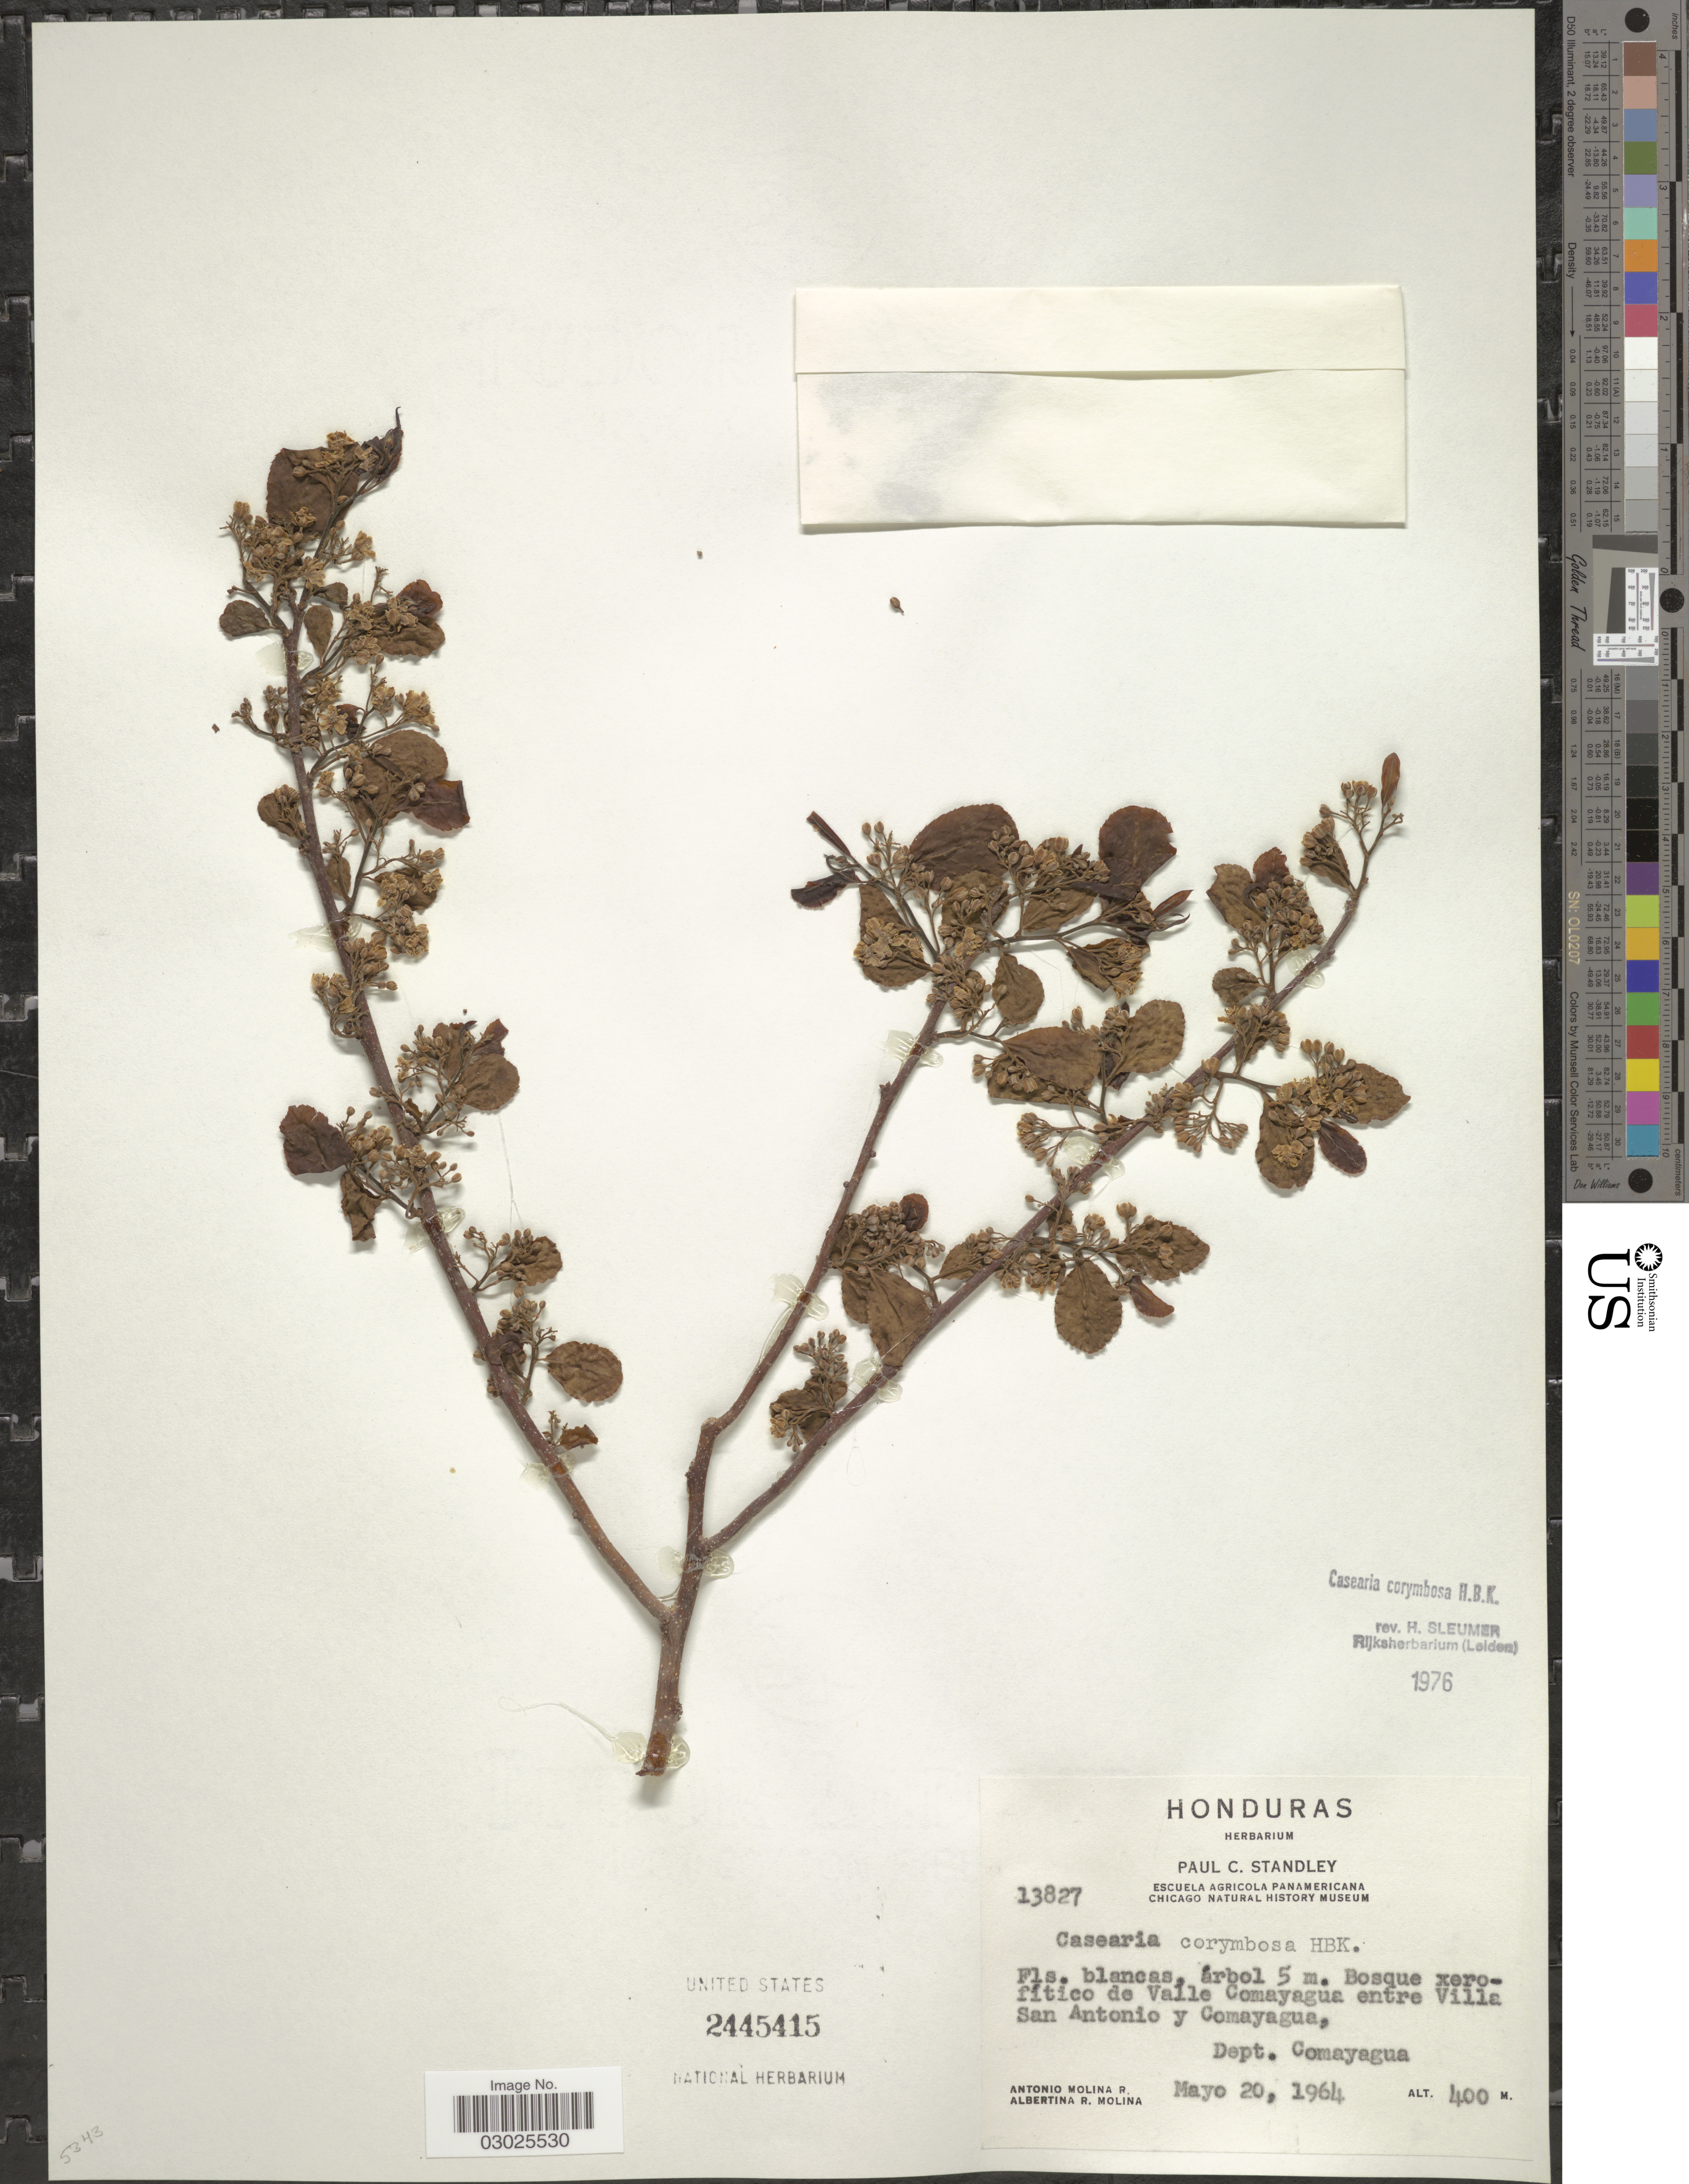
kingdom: Plantae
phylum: Tracheophyta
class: Magnoliopsida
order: Malpighiales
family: Salicaceae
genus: Casearia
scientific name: Casearia corymbosa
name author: Kunth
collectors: A. Molina R. & A. R. Molina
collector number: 13827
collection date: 1964-05-20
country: Honduras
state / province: Comayagua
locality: Bosque xerofítico de Valle Comayagua entre Villa San Antonio y Comayagua, Dept. Comayagua.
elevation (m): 400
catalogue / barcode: US 2445415